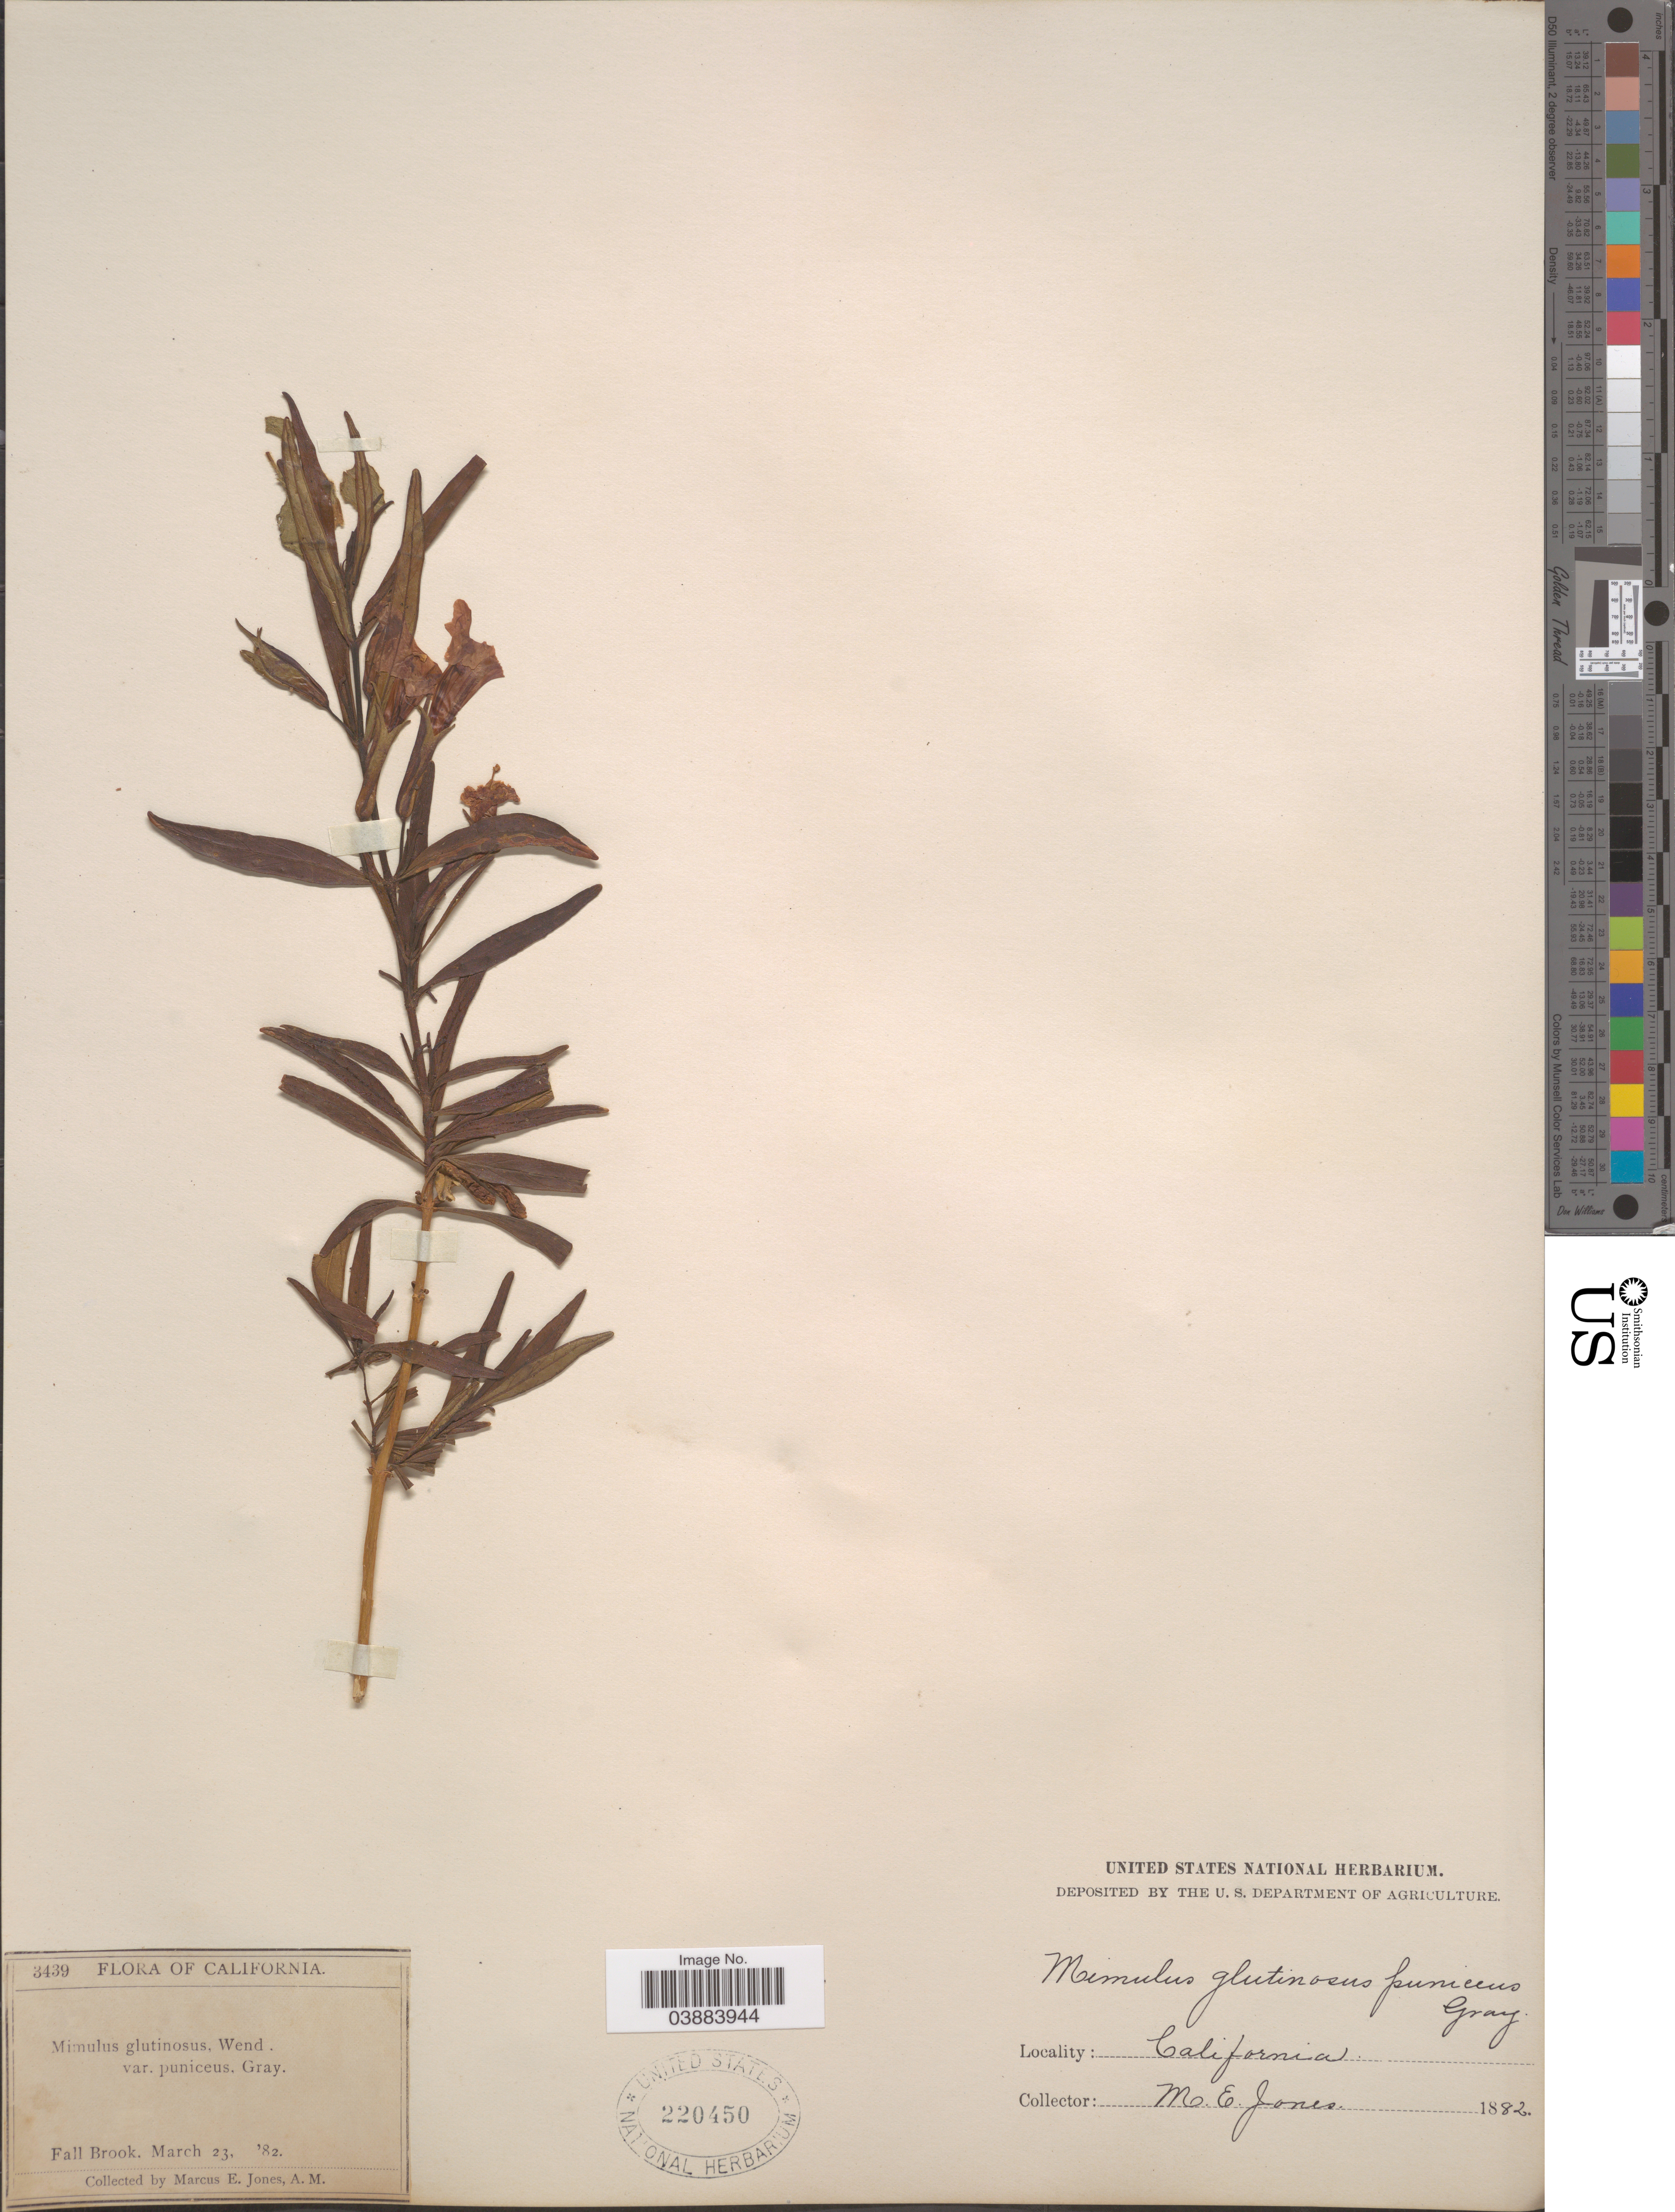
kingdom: Plantae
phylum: Tracheophyta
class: Magnoliopsida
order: Lamiales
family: Phrymaceae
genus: Diplacus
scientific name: Diplacus puniceus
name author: Nutt.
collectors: M. E. Jones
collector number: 3439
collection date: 1882-03-23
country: United States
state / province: California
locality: Fall Brook.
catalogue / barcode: US 220450